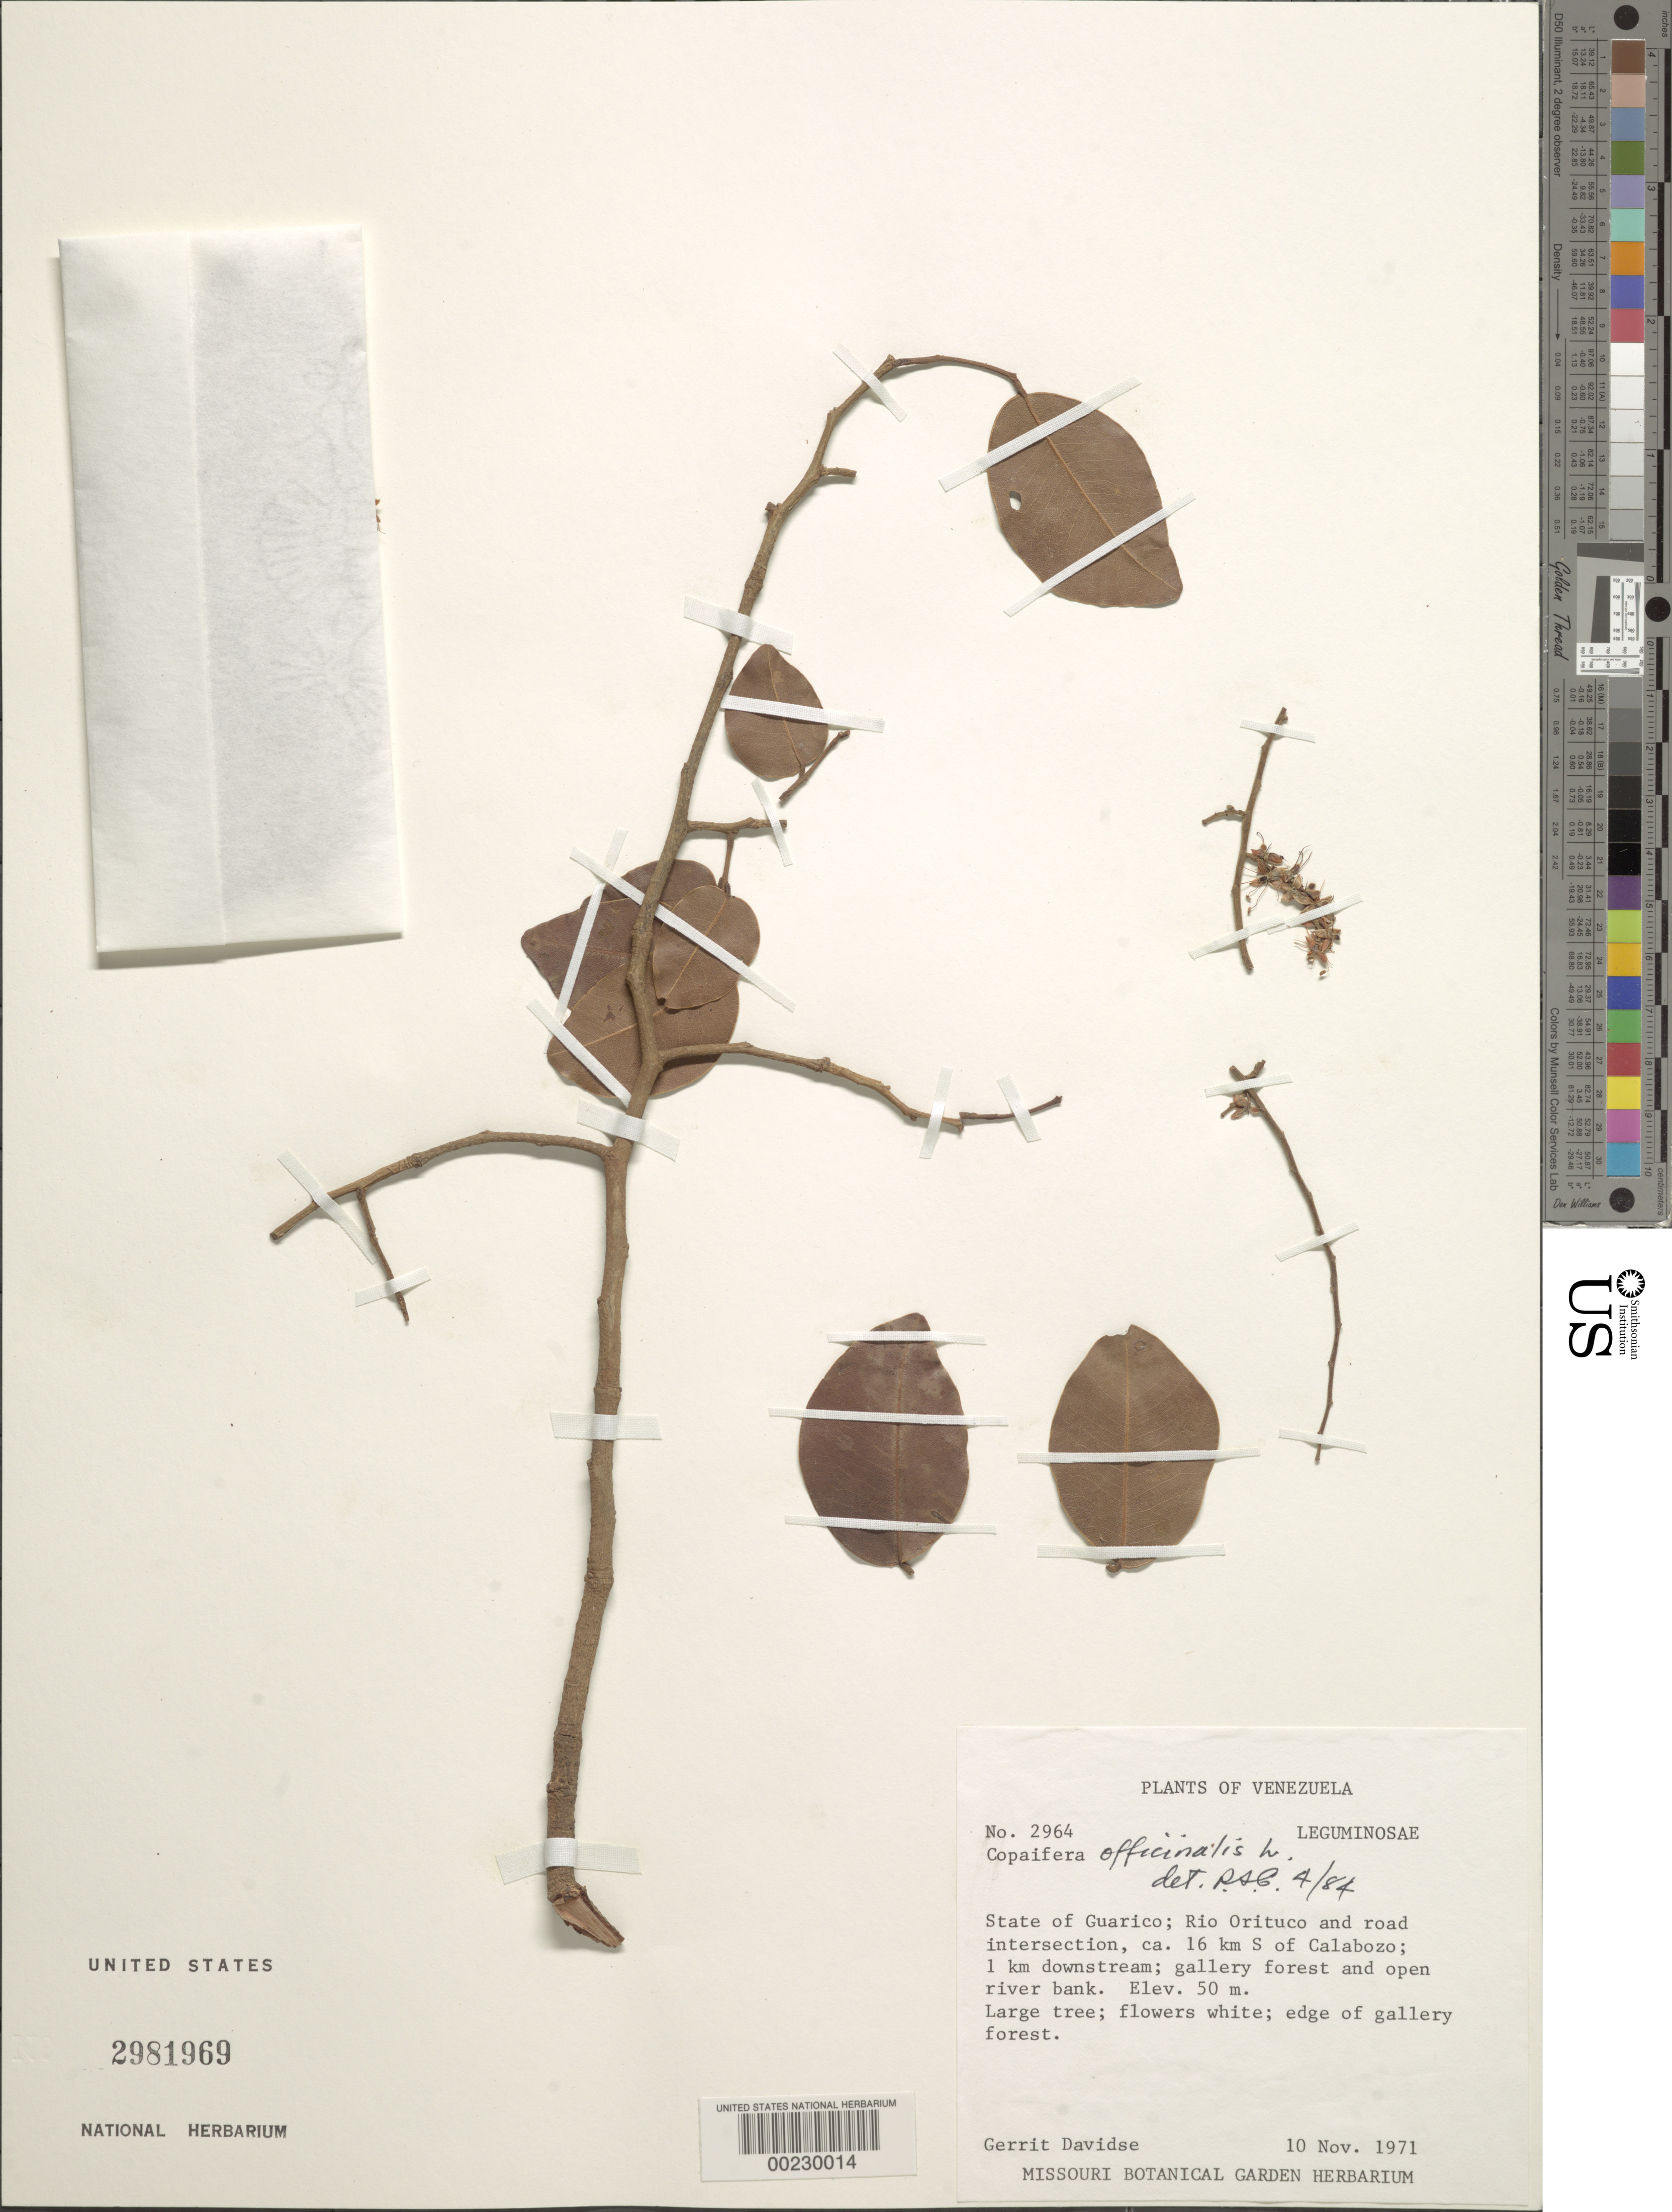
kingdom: Plantae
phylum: Tracheophyta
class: Magnoliopsida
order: Fabales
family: Fabaceae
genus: Copaifera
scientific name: Copaifera officinalis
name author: (Jacq.) L.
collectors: G. Davidse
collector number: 2964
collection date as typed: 10 Nov 1971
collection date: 1971-11-10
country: Venezuela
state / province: Guárico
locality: Rio orituco and road intersection, ca 16 km s of calabozo; 1 km _ downstream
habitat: Gallery forest_and open river bank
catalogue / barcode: US 2981969